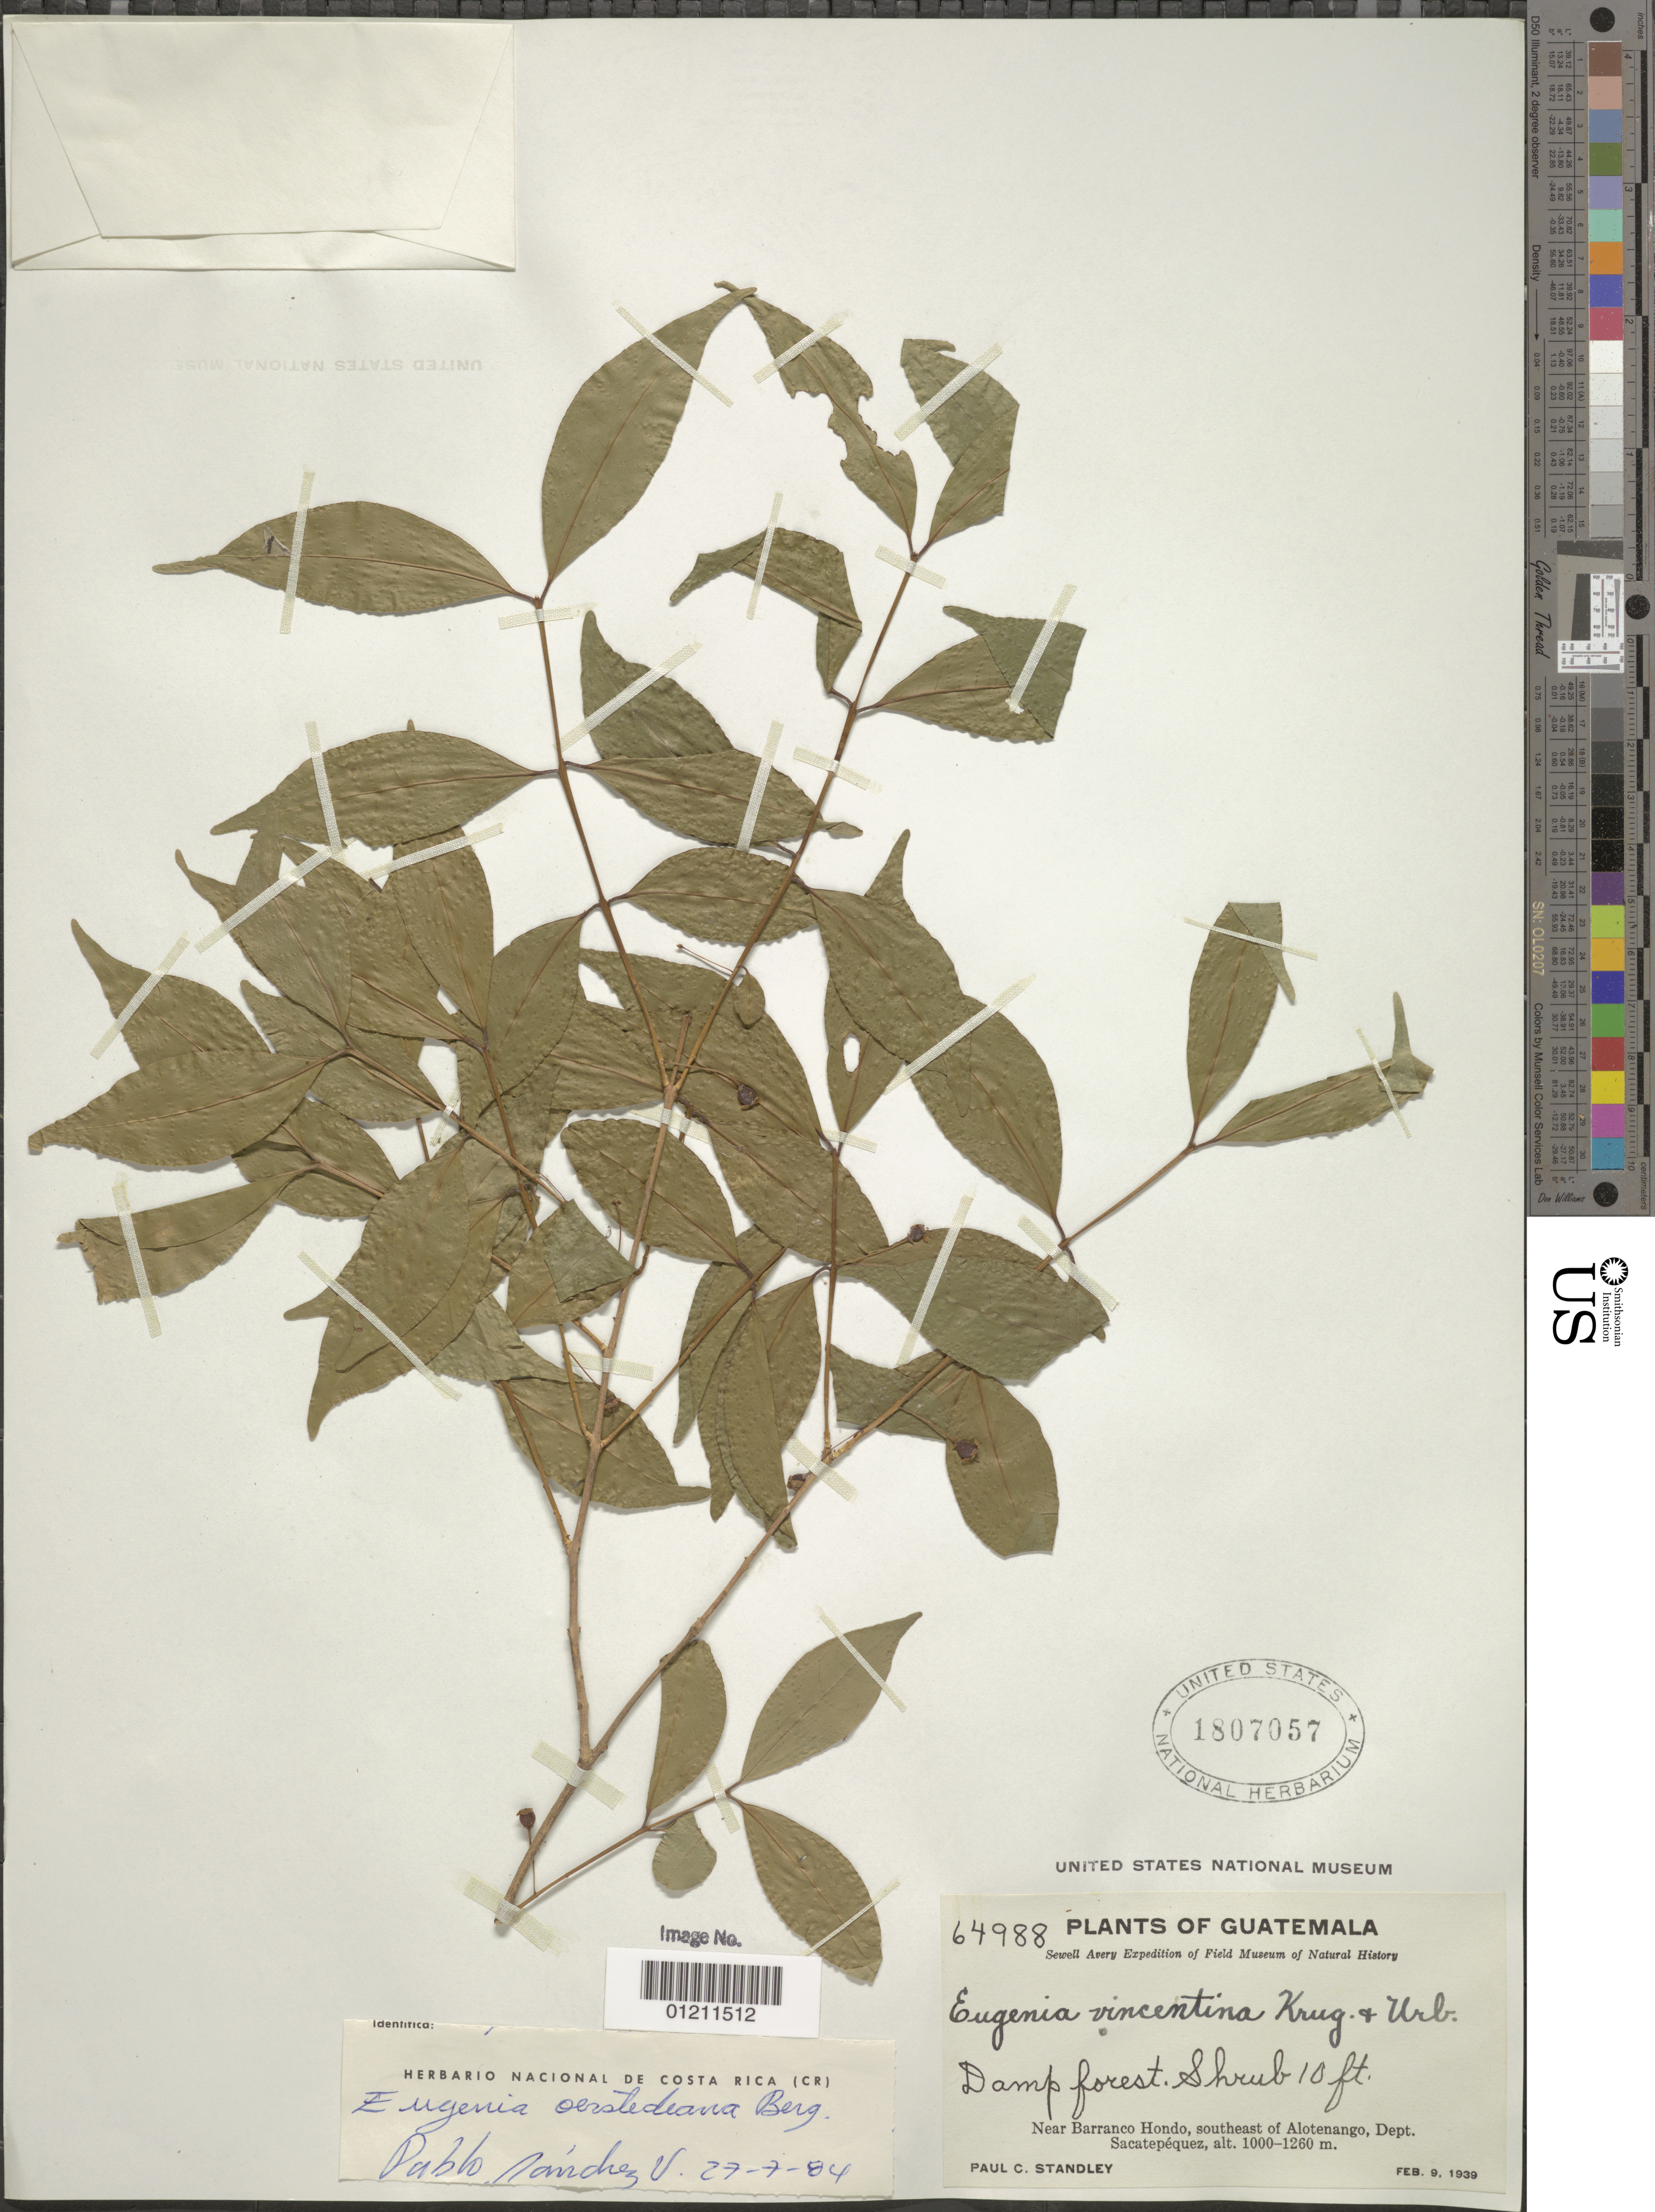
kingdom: Plantae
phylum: Tracheophyta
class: Magnoliopsida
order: Myrtales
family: Myrtaceae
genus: Eugenia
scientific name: Eugenia oerstediana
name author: O. Berg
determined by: Sánchez Vindas, P. E.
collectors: P. C. Standley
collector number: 64988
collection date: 1939-02-09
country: Guatemala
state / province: Sacatepéquez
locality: near Barranco Hondo, southeast of Alotenango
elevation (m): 1000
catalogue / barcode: US 1807057